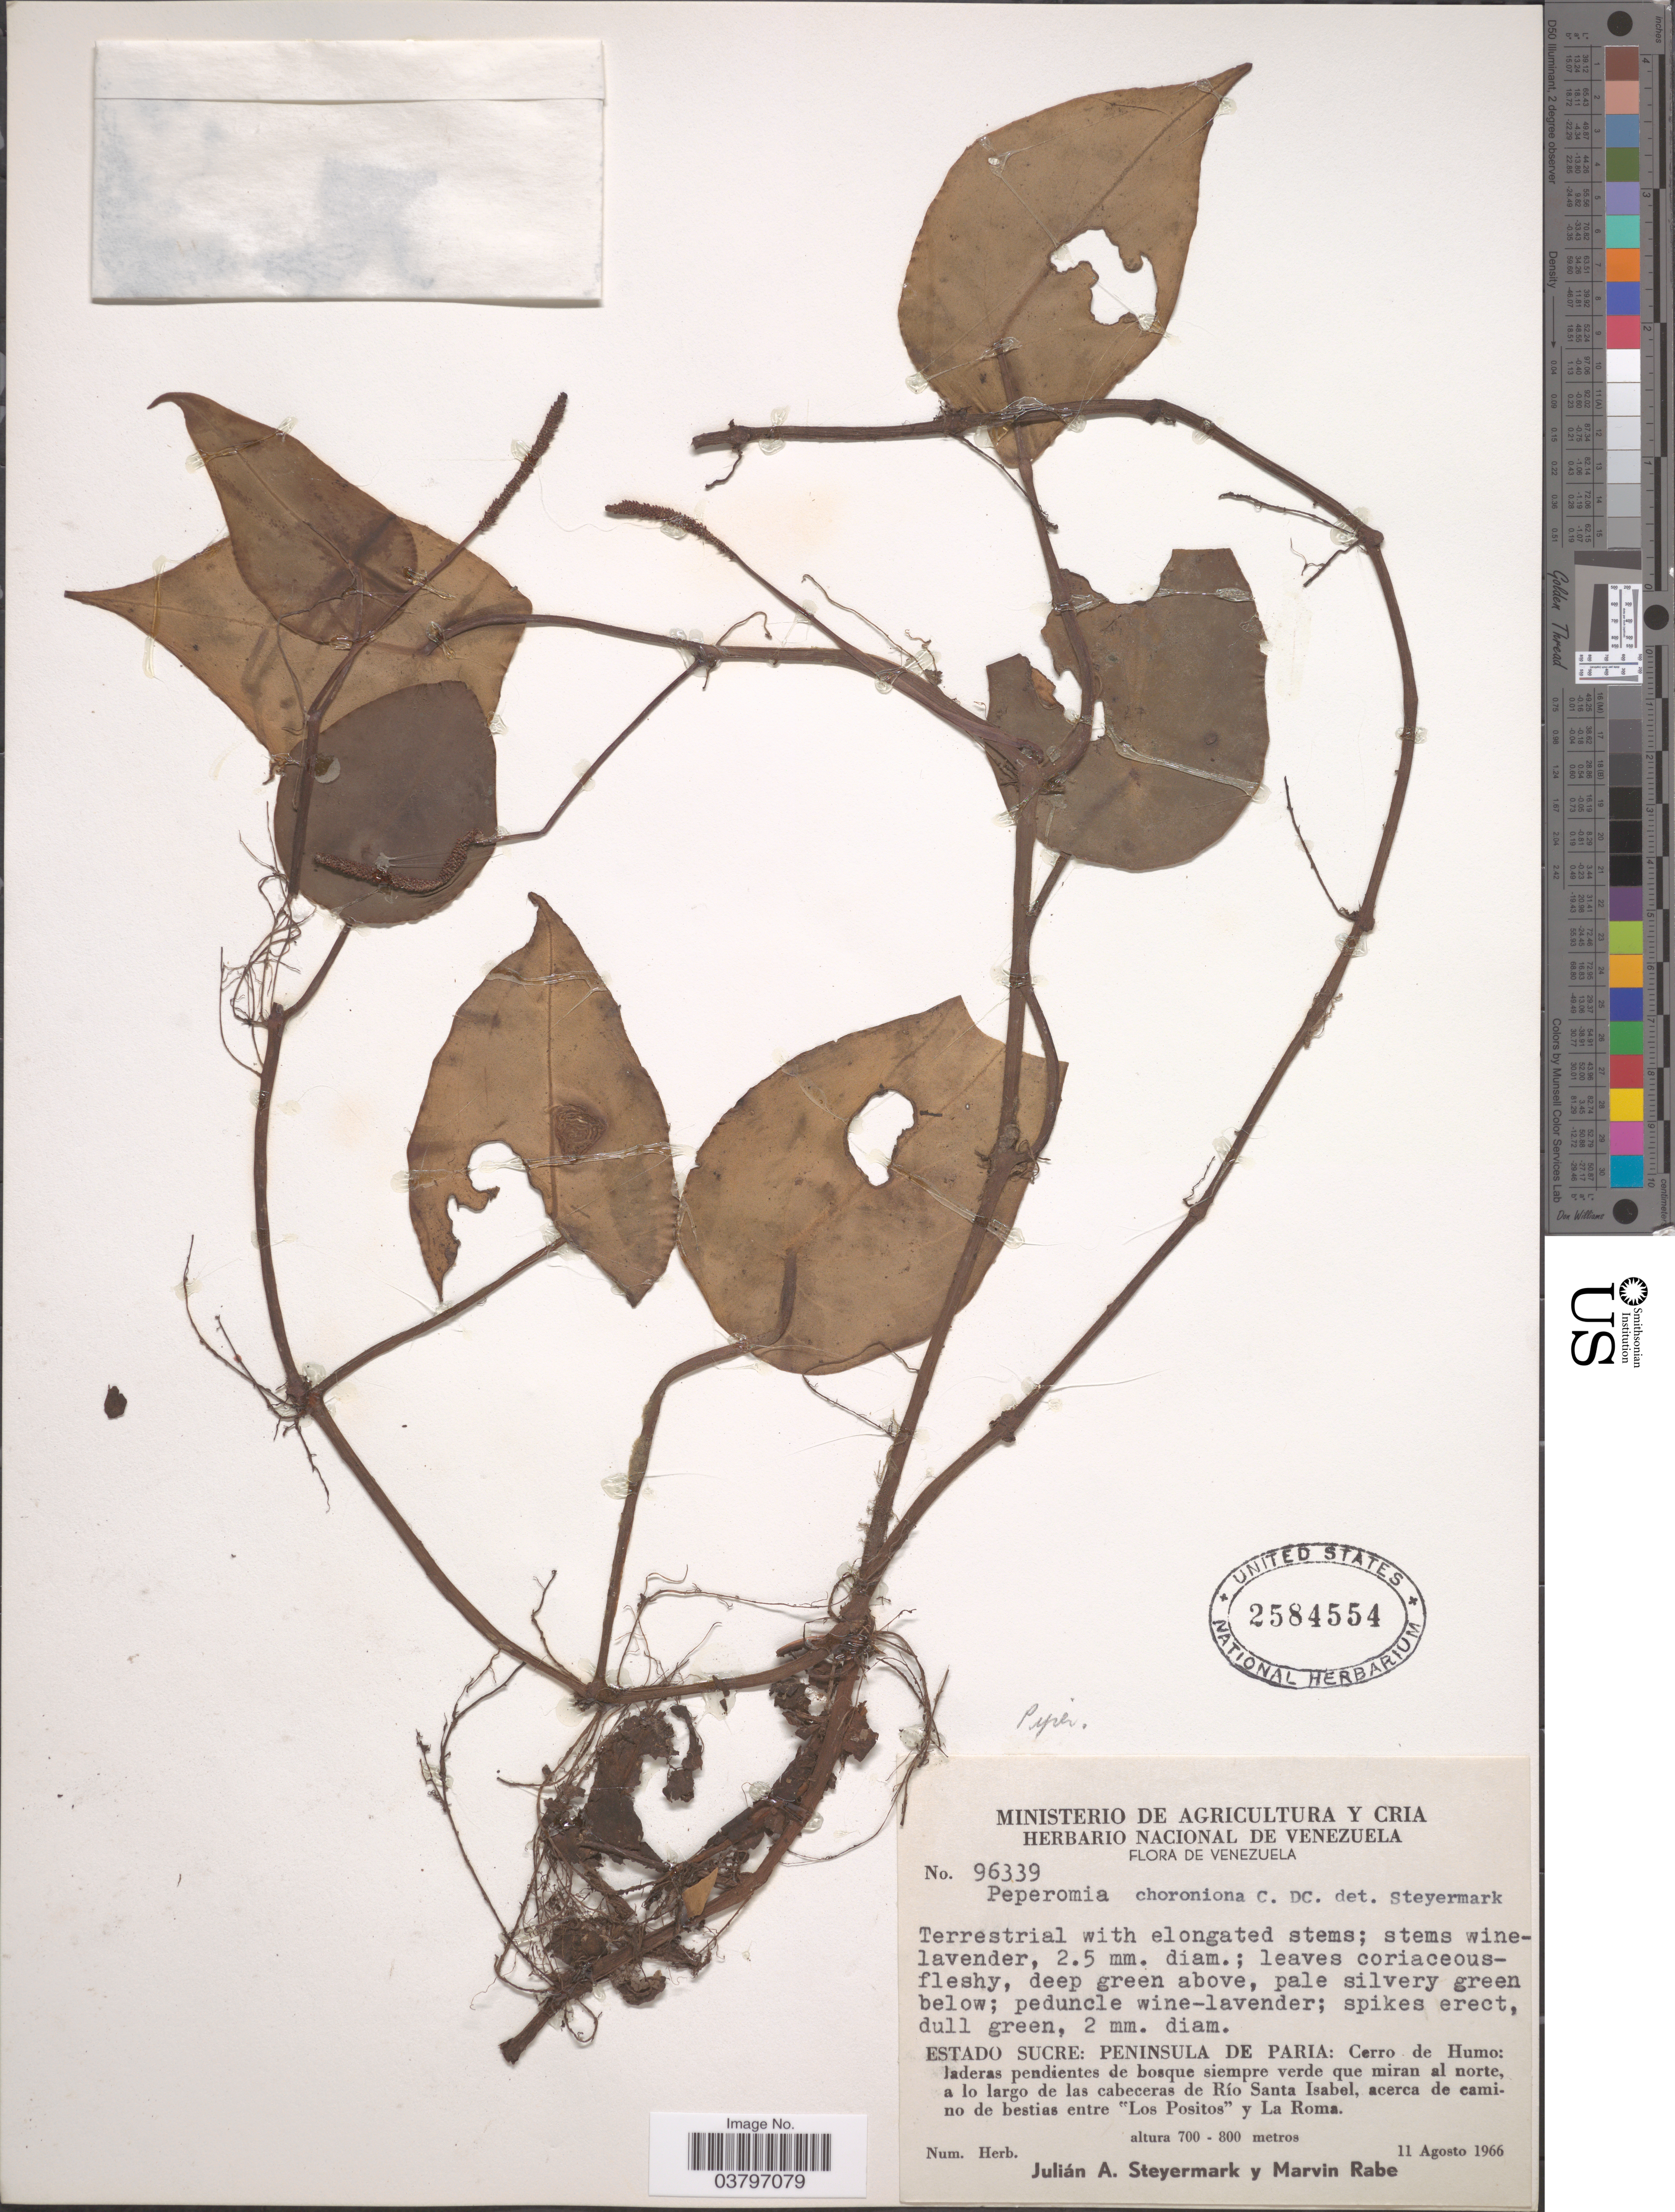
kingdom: Plantae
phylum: Tracheophyta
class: Magnoliopsida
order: Piperales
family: Piperaceae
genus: Peperomia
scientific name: Peperomia choroniana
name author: C. DC.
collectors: J. Steyermark & M. Rabe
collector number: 96339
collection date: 1966-08-11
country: Venezuela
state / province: Sucre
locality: Peninsula de Paria: Cerro de Humo: laderas pendientes de bosque siempre verde que miran al norte, a lo largo de las cabeceras de Río Santa Isabel, acerca de camino de bestias entre "Los Positos" y La Roma.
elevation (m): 700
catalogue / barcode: US 2584554